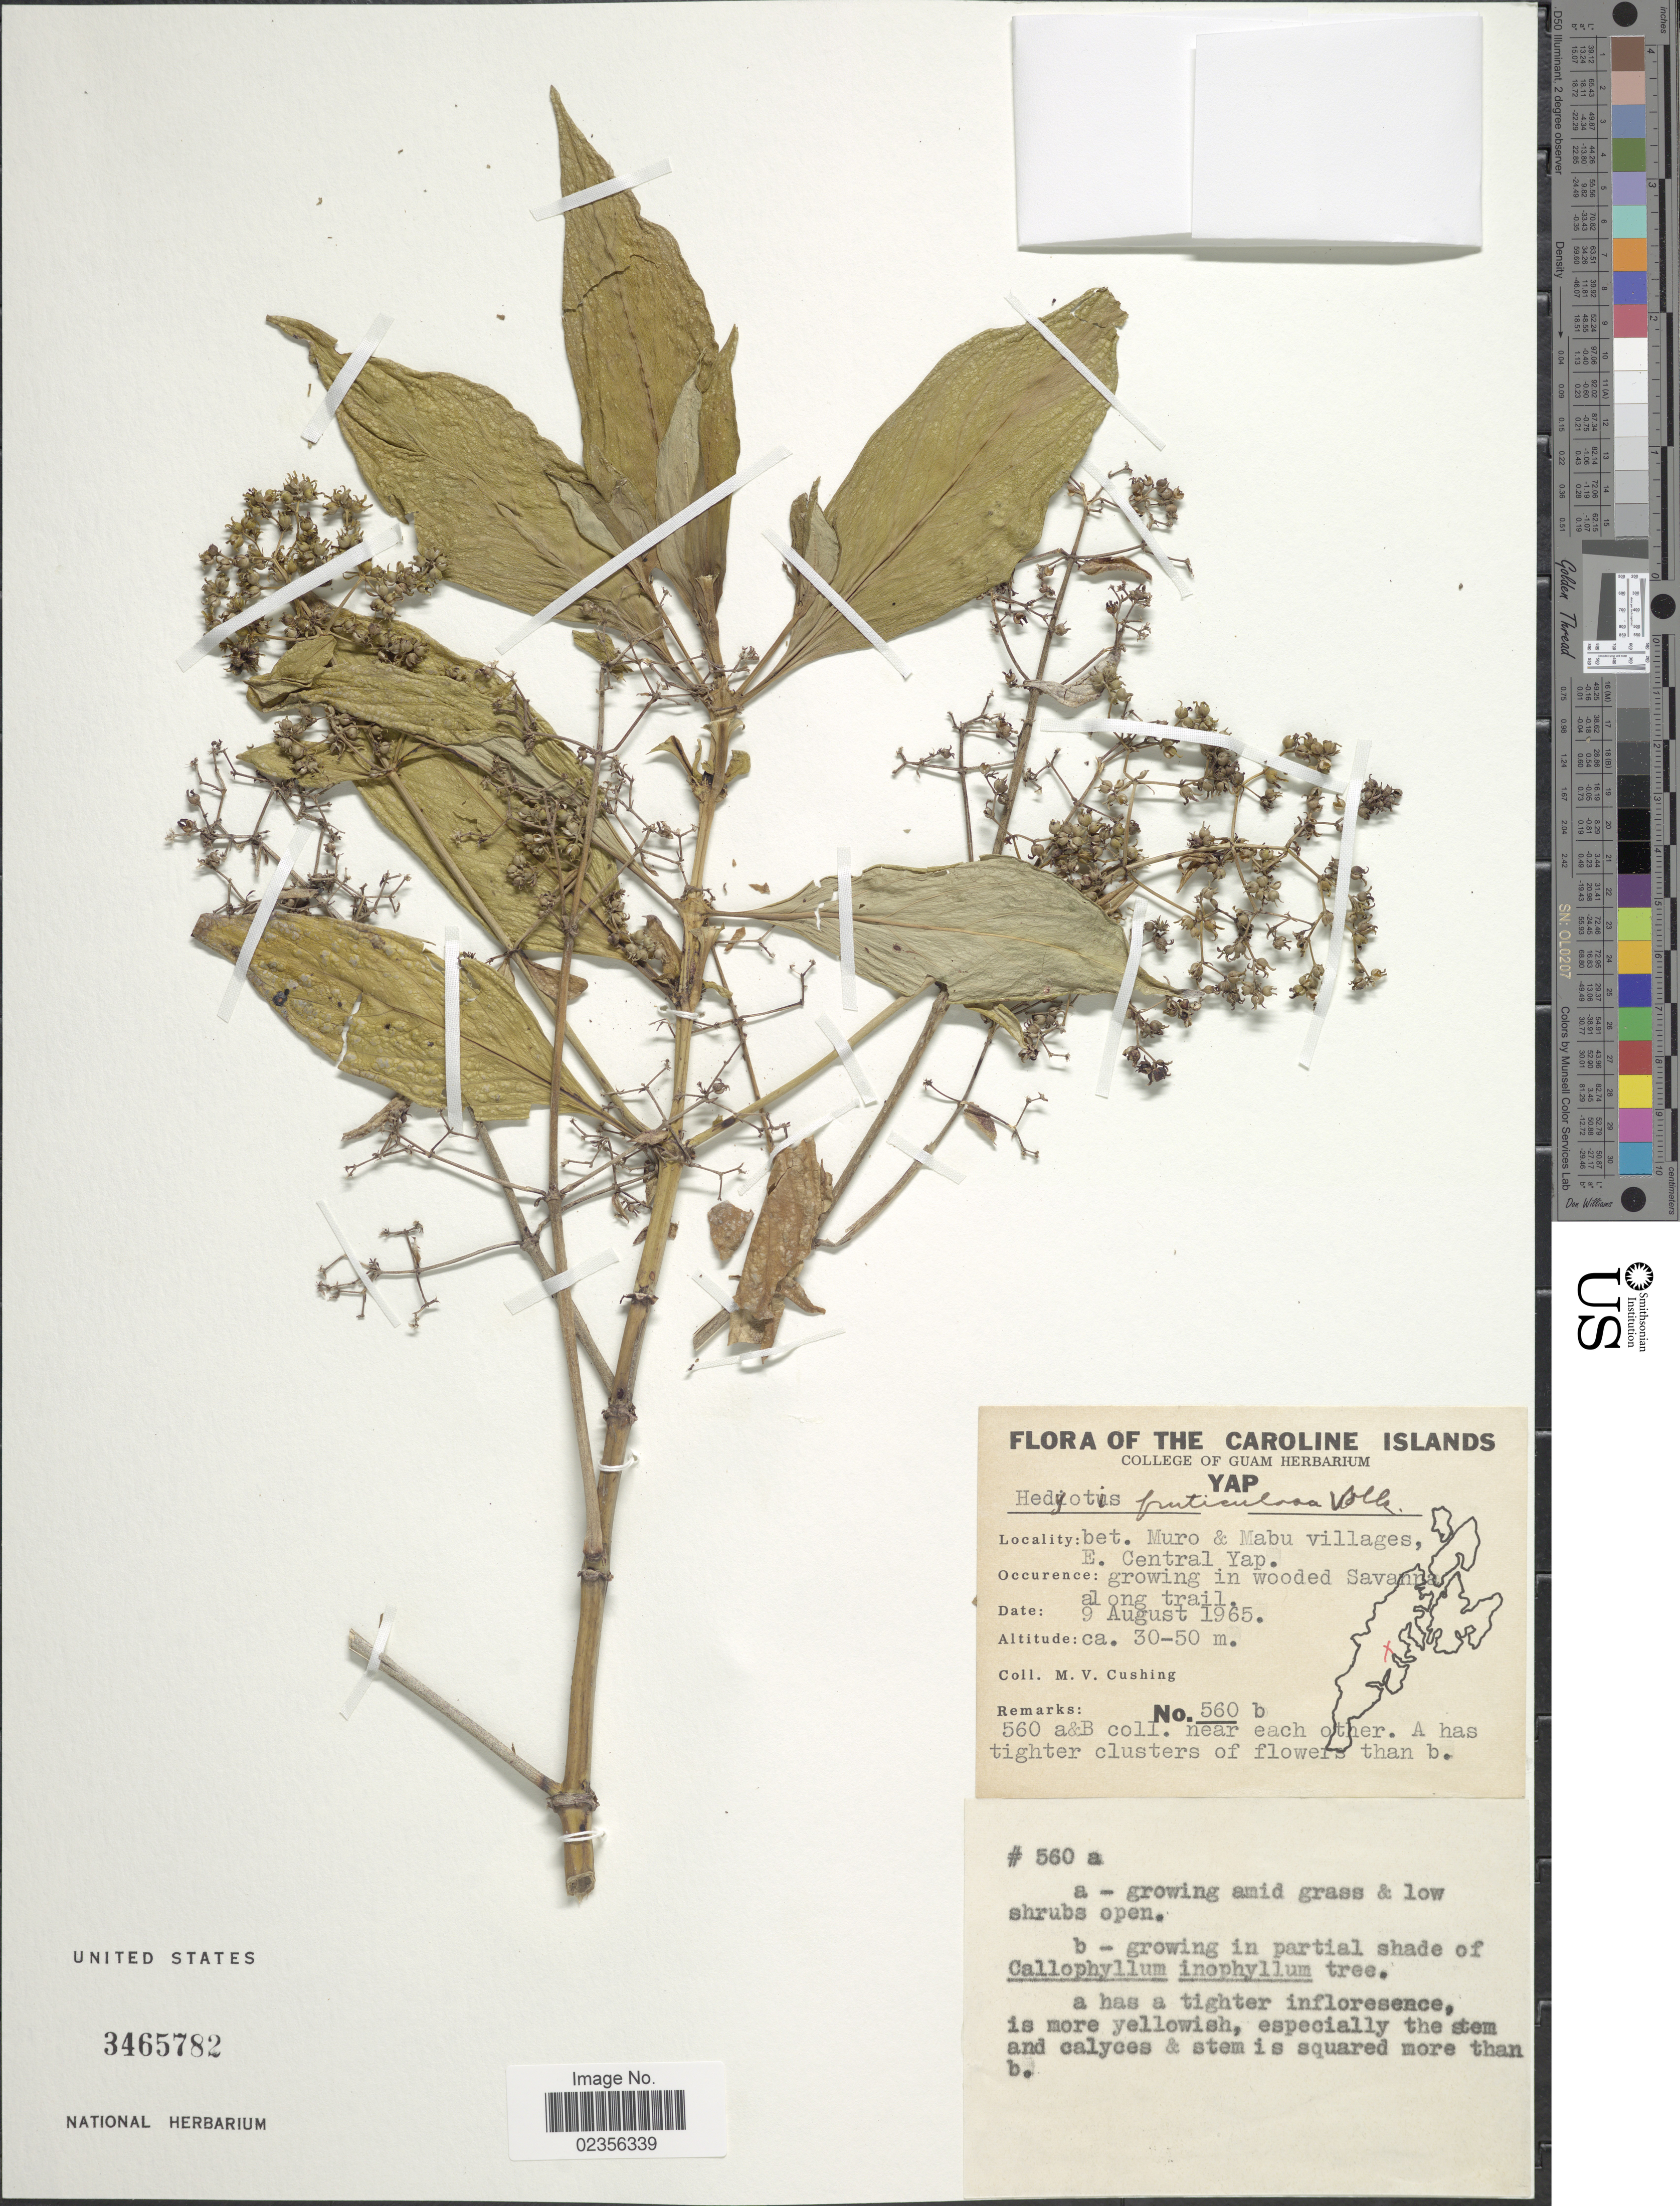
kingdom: Plantae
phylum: Tracheophyta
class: Magnoliopsida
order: Gentianales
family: Rubiaceae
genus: Hedyotis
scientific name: Hedyotis fruticulosa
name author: Volk.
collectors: M. V. Cushing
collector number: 560 b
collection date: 1965-08-09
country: Micronesia, Federated States of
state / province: Yap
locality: The Caroline Islands, Yap, bet. Muro & Mabu villages, E. Central Yap.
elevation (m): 30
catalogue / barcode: US 3465782